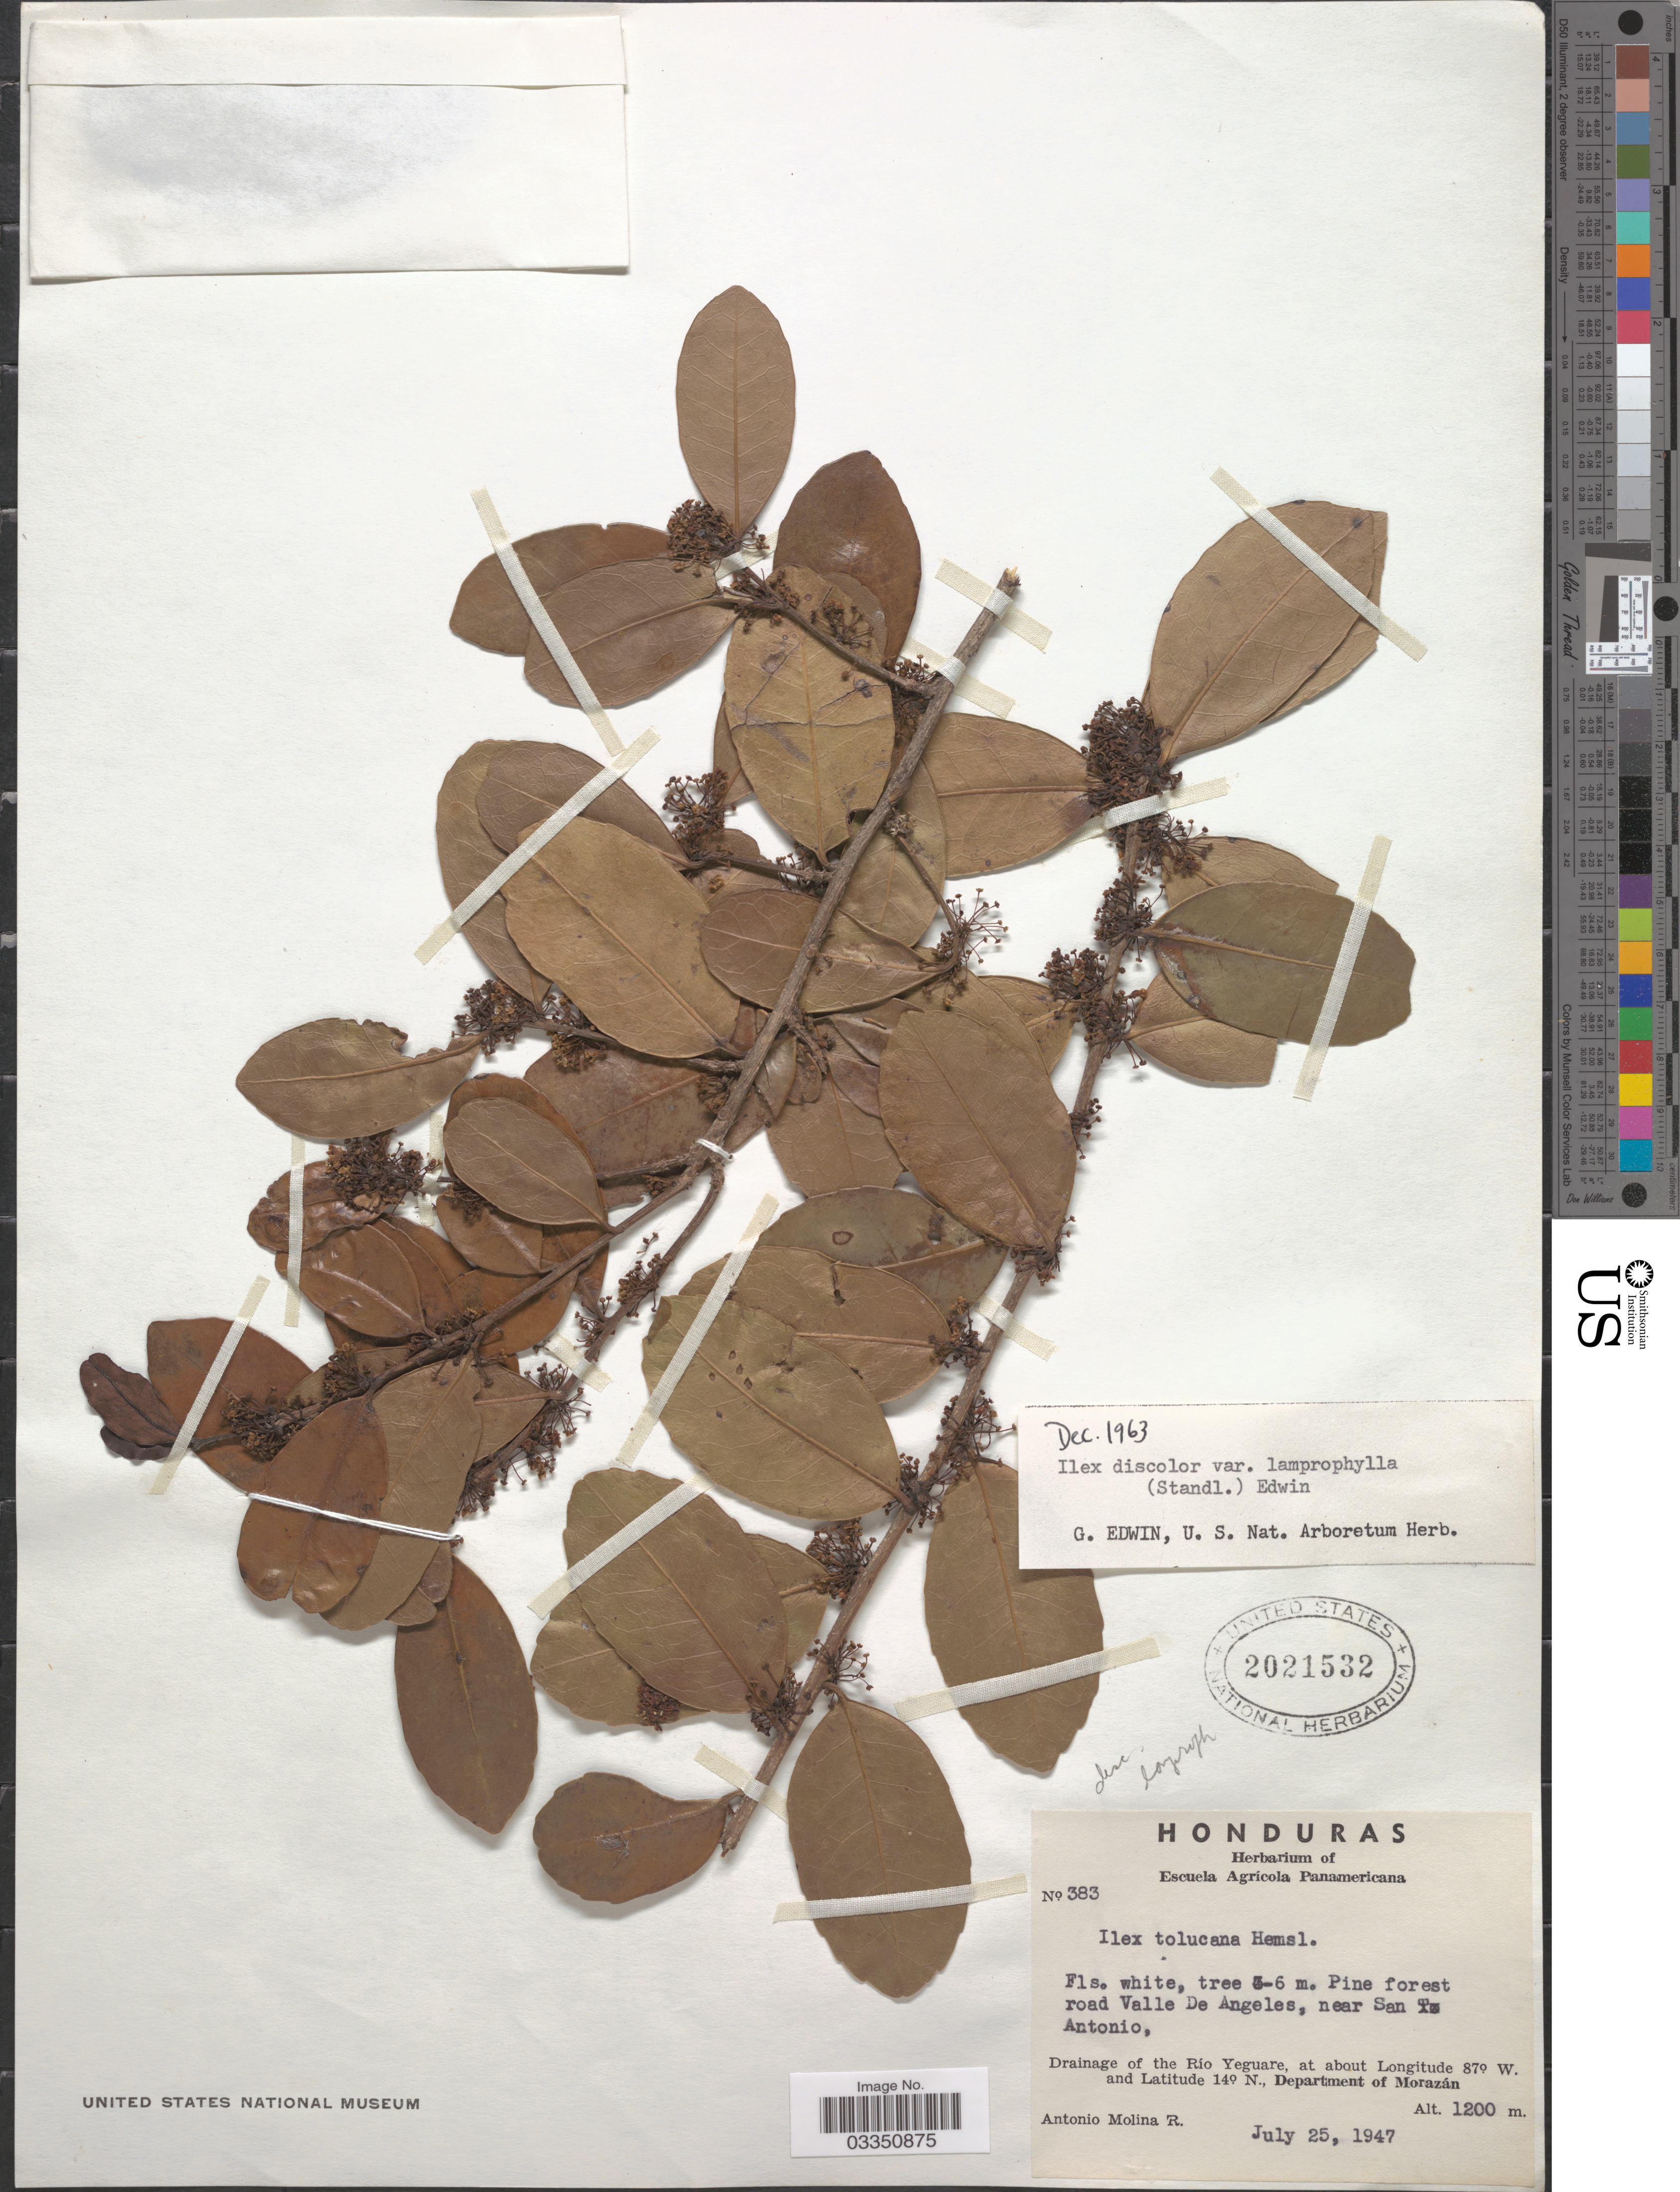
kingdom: Plantae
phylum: Tracheophyta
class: Magnoliopsida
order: Aquifoliales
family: Aquifoliaceae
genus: Ilex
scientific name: Ilex discolor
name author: Hemsl.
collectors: A. Molina R.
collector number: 383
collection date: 1947-07-25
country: Honduras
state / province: Fco. Morazán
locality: Pine forest road Valle De Angeles, near San Antonio, Drainage of the Río Yeguare, Department of Morazán.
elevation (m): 1200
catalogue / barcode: US 2021532